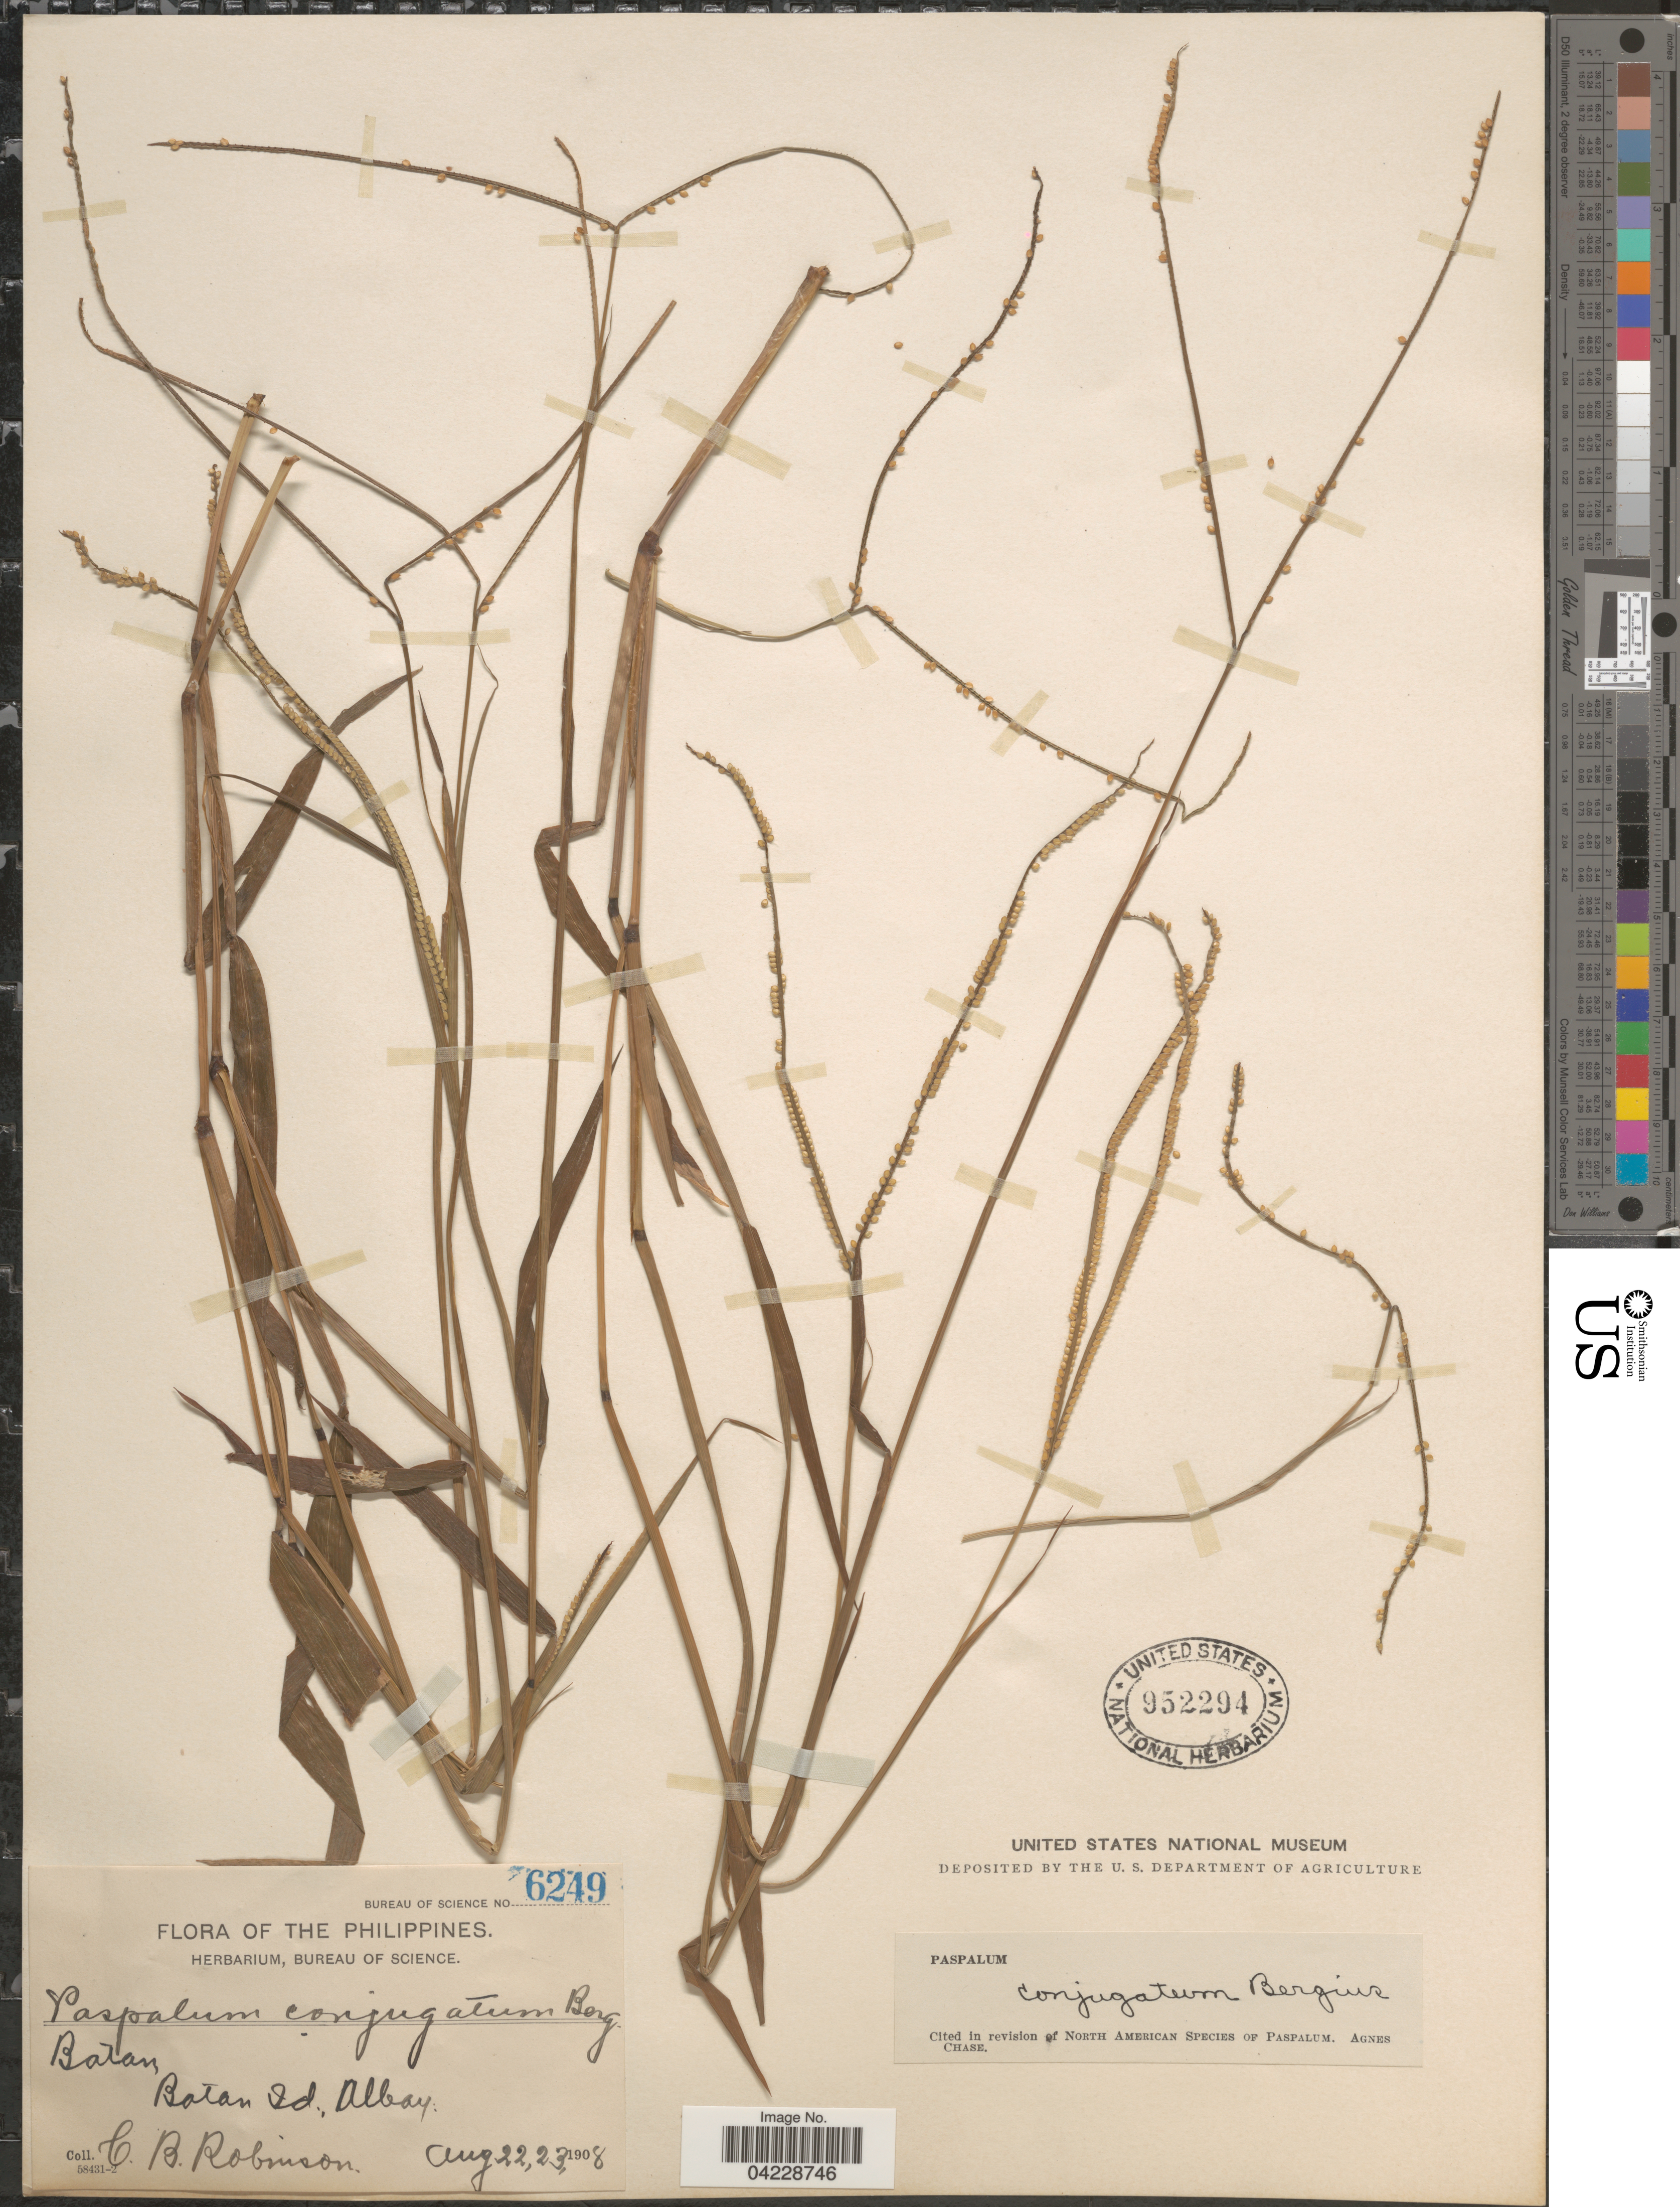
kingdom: Plantae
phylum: Tracheophyta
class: Liliopsida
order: Poales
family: Poaceae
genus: Paspalum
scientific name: Paspalum conjugatum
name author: P.J. Bergius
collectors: C. Robinson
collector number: Bureau of Science 6249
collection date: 1908-08-22/1908-08-23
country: Philippines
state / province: Cagayan Valley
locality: Batan. Batan Id., Albay.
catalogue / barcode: US 952294